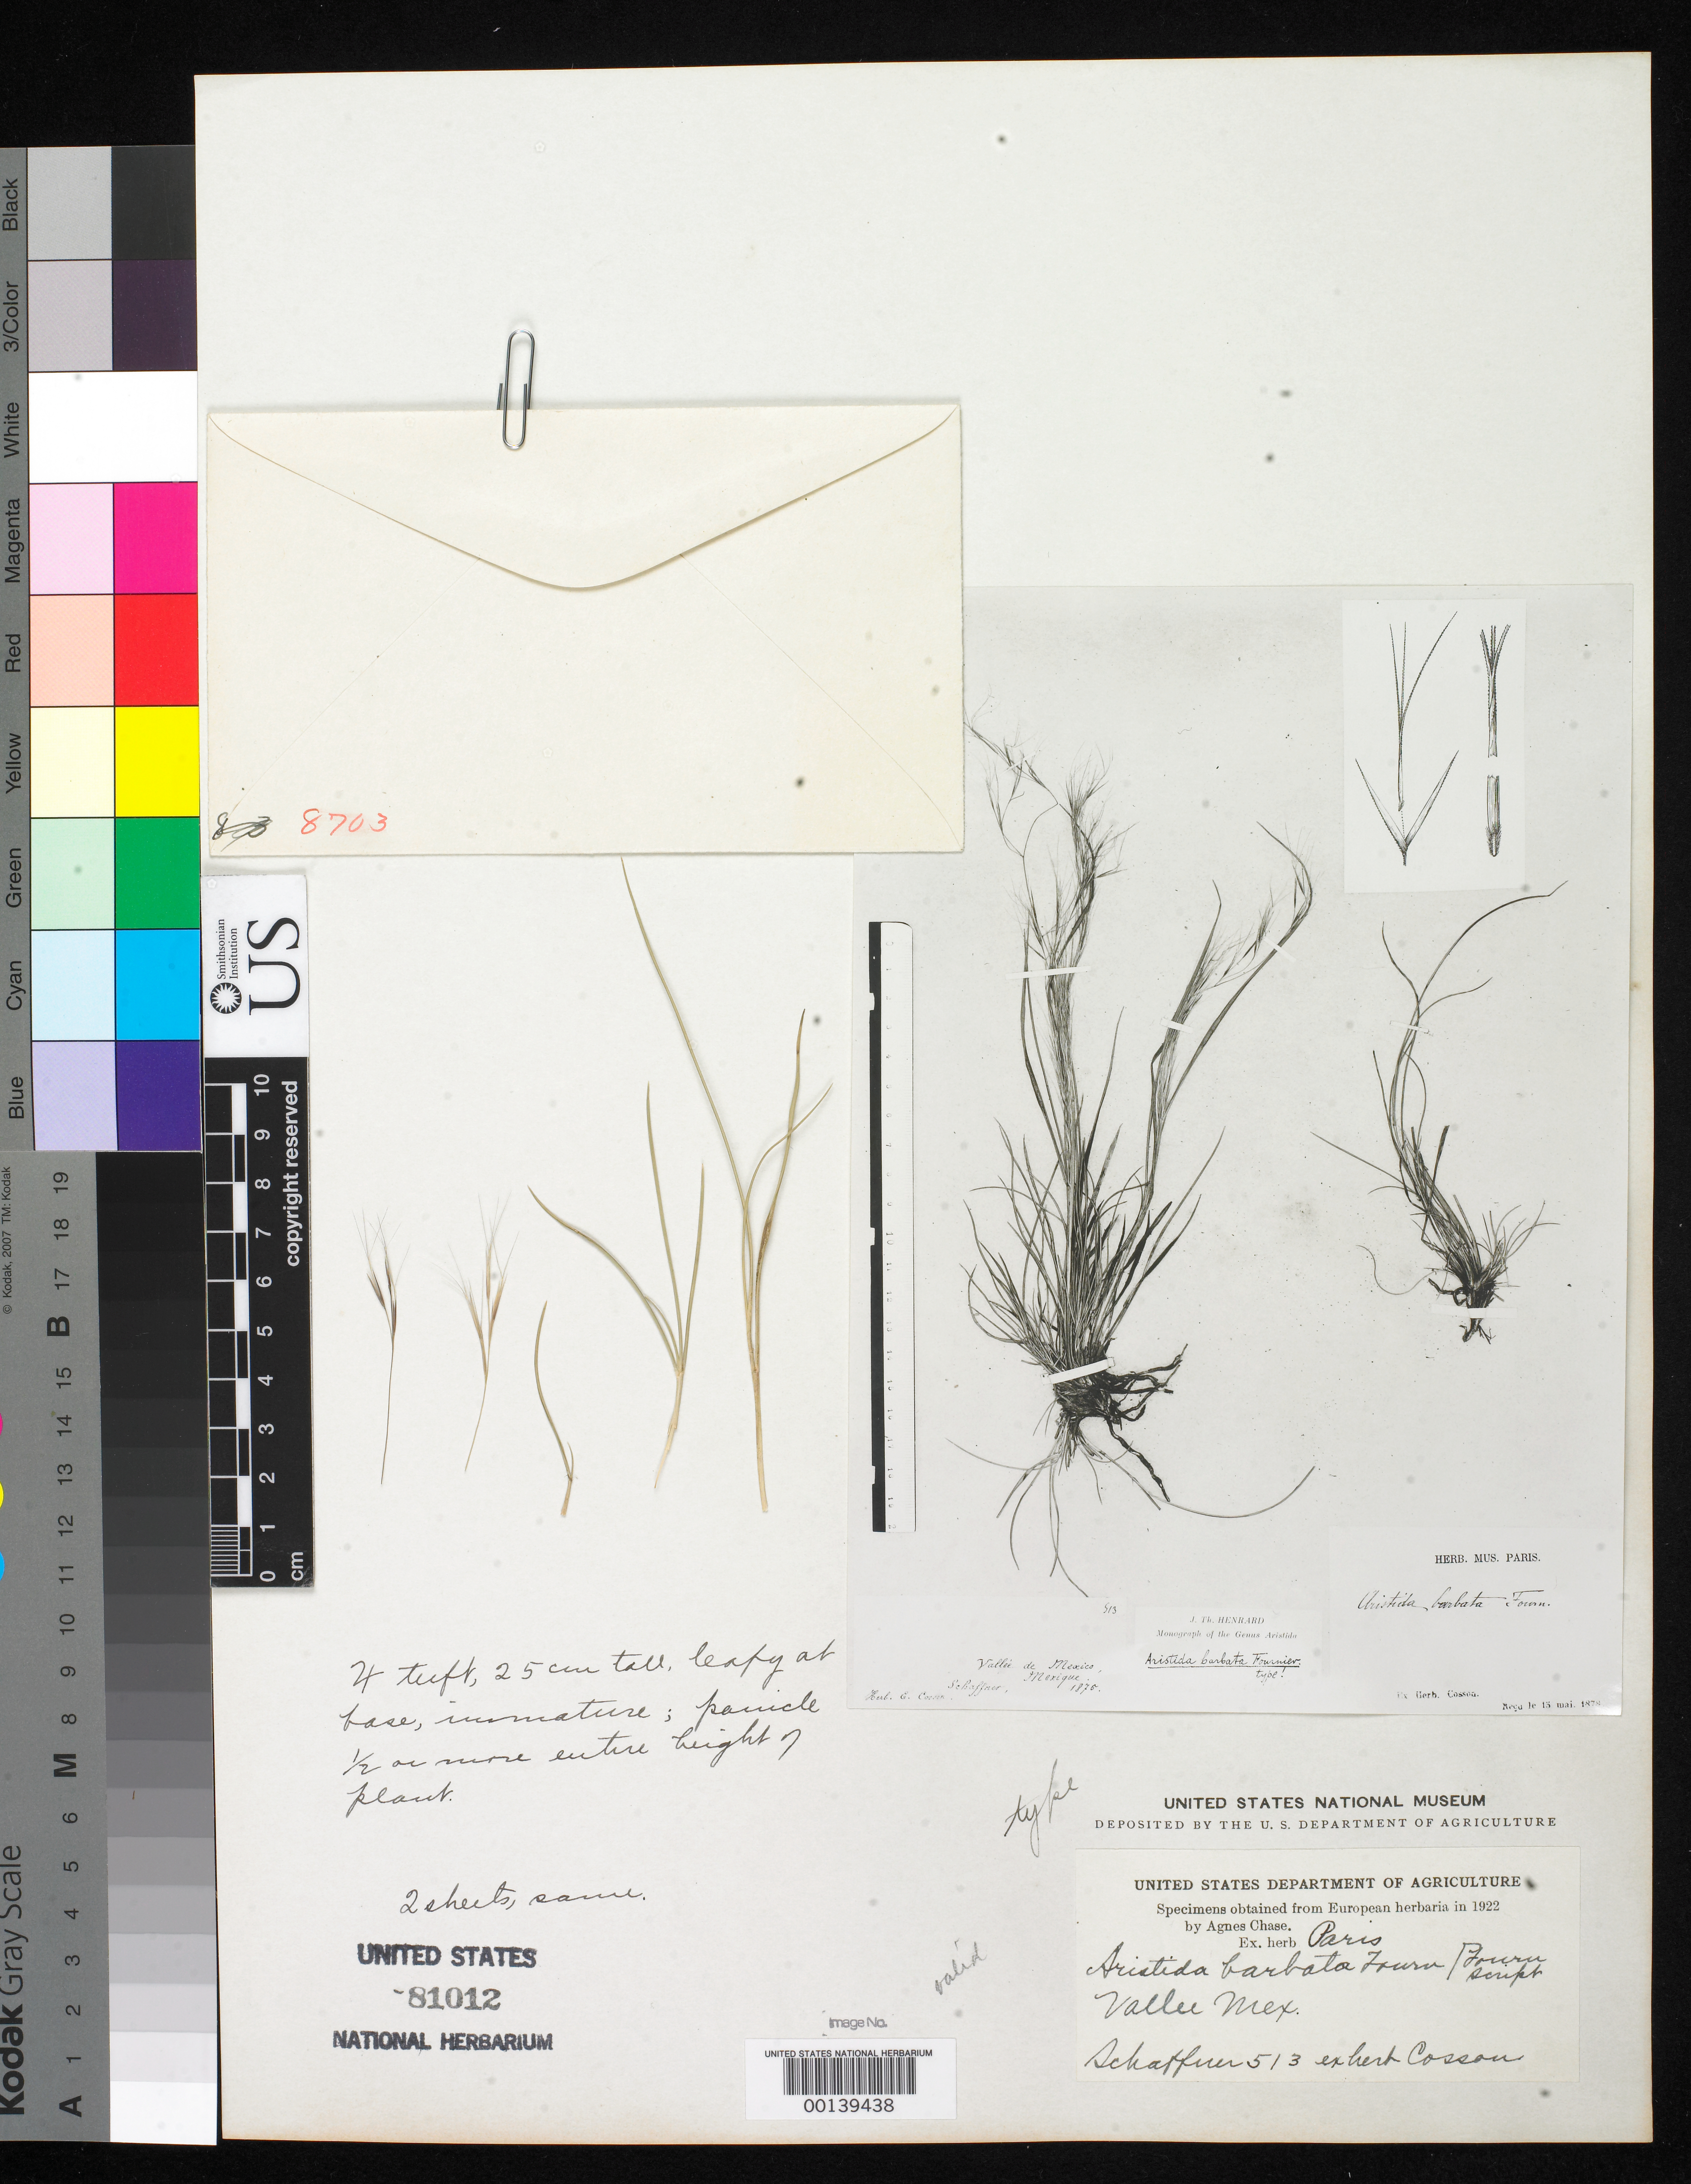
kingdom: Plantae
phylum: Tracheophyta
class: Liliopsida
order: Poales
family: Poaceae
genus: Aristida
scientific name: Aristida barbata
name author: E. Fourn.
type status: Type Fragment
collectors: J. G. Schaffner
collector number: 513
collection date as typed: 13 May 1878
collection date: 1878-05-13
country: Mexico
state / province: Distrito Federal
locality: Valley of Mexico.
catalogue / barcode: US 81012